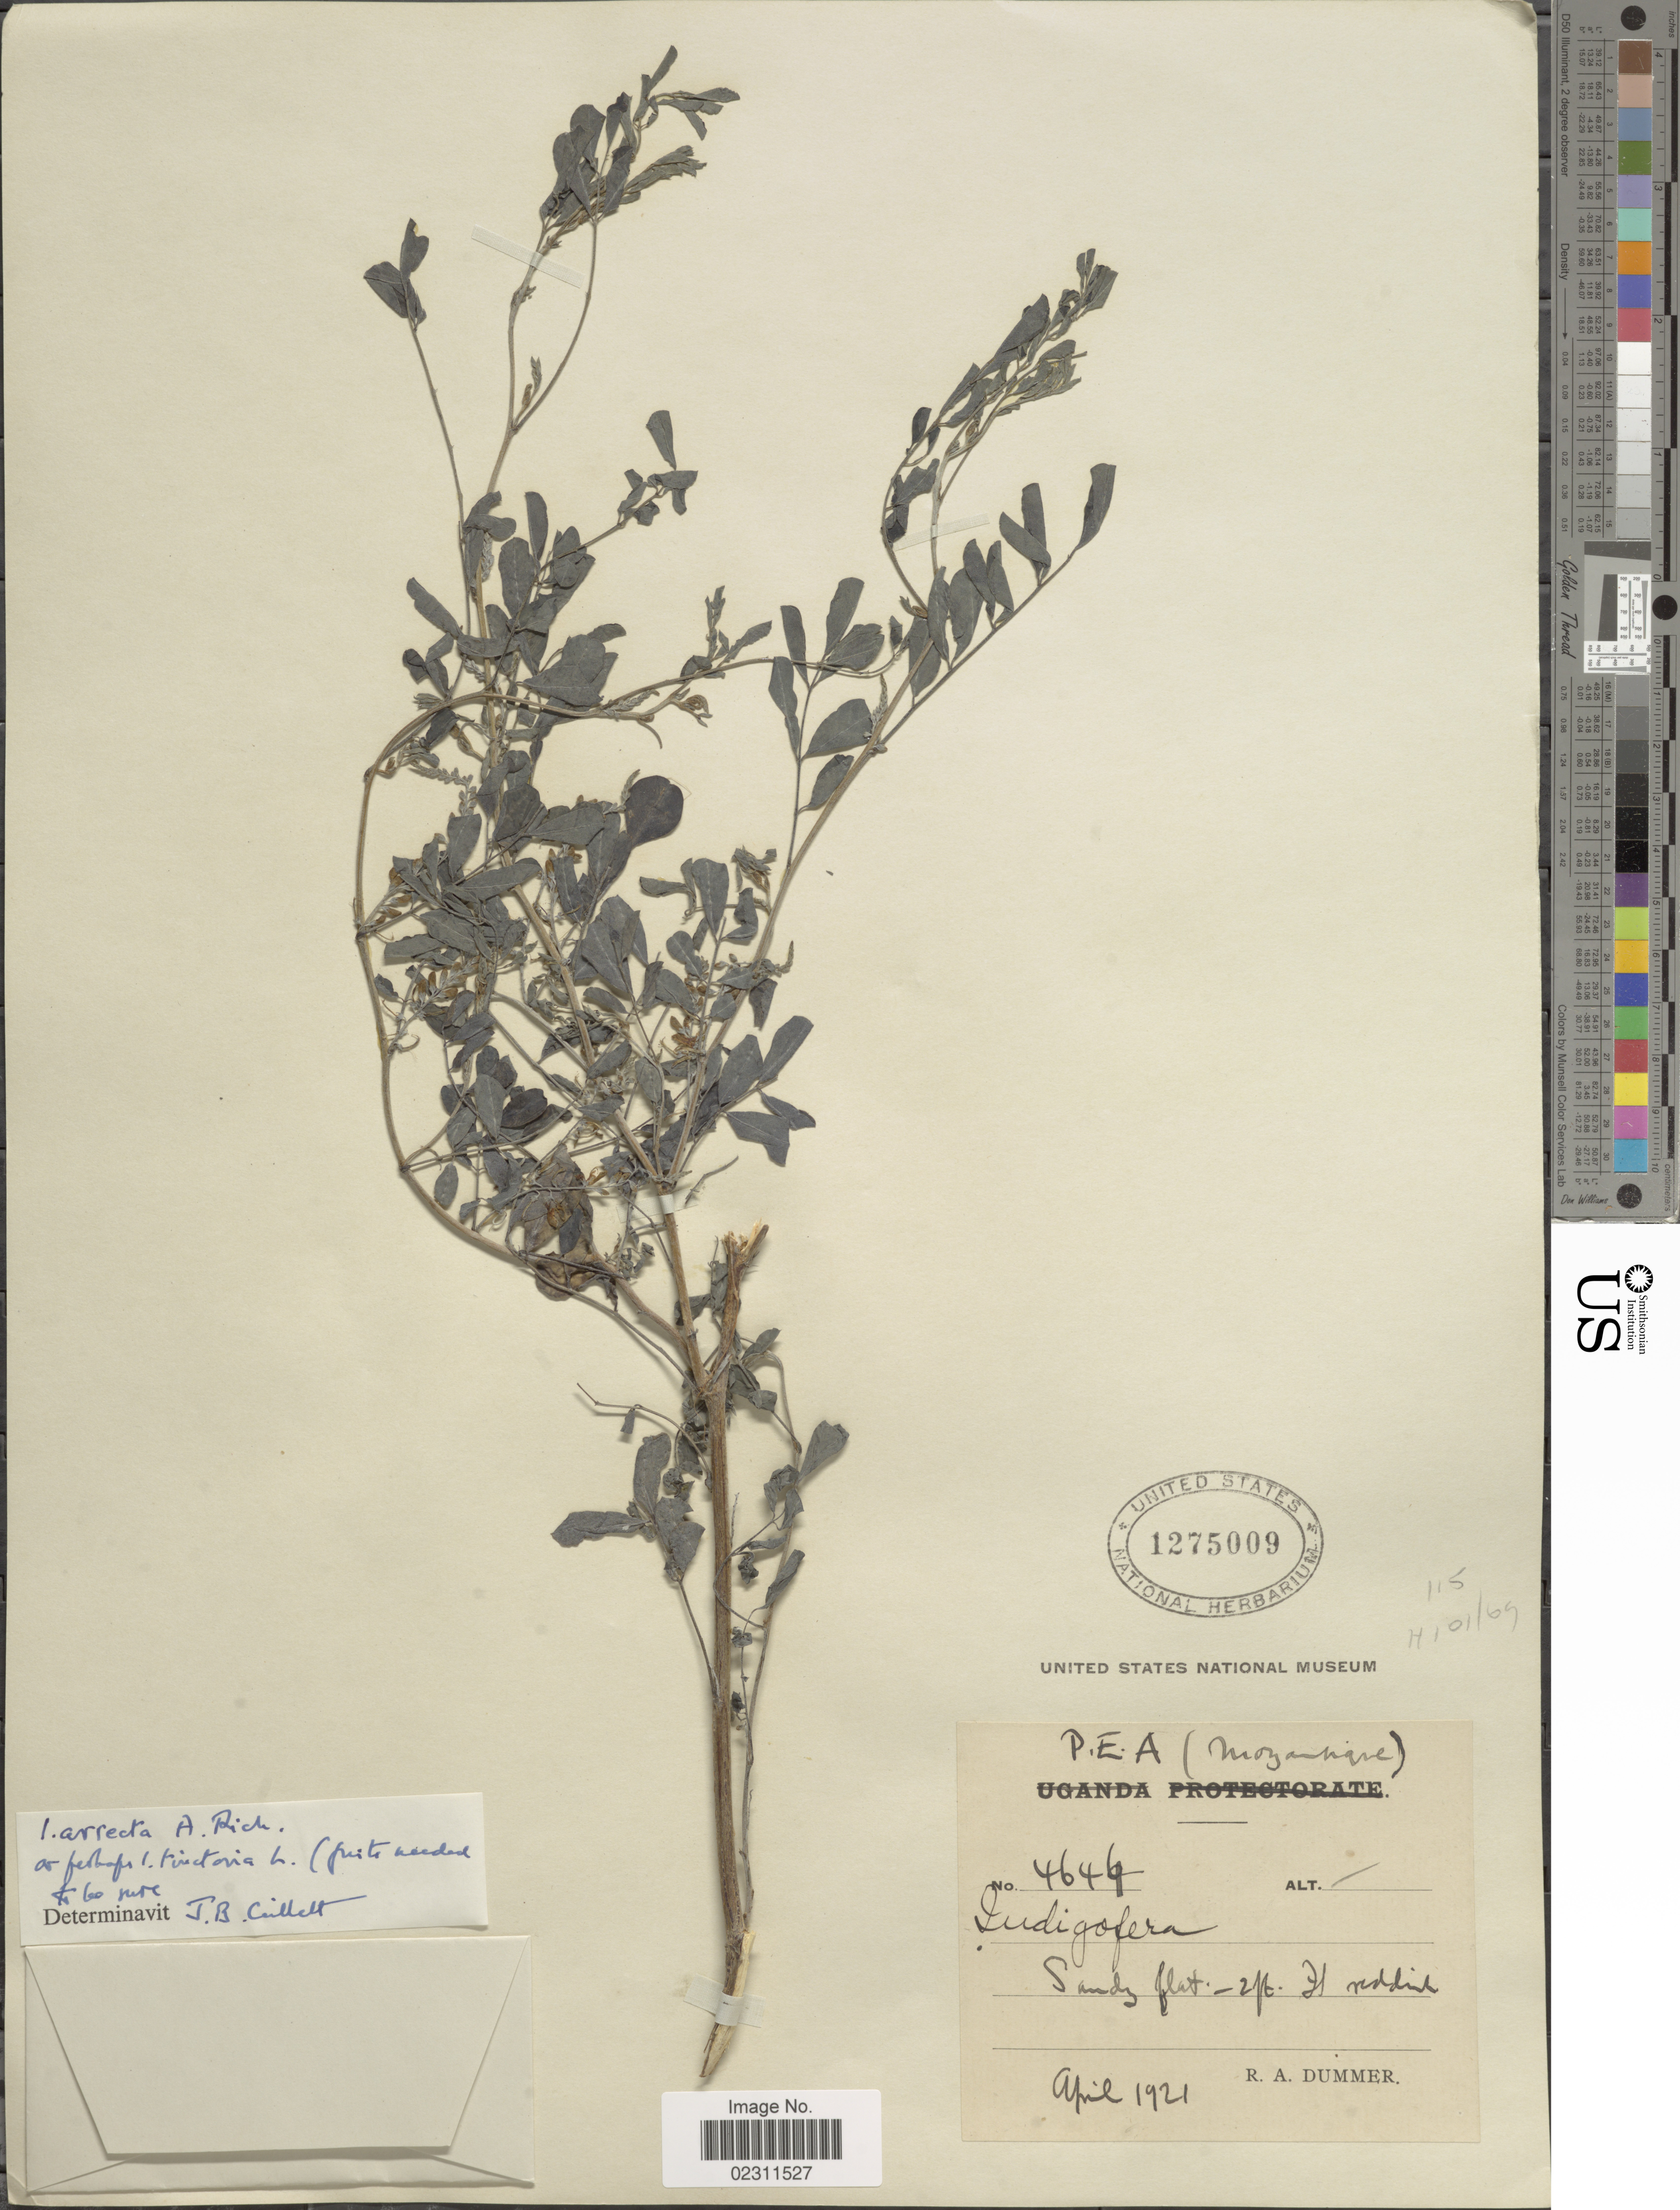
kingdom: Plantae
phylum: Tracheophyta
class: Magnoliopsida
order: Fabales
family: Fabaceae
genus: Indigofera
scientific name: Indigofera arrecta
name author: Hochst. ex A. Rich.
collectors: R. Dümmer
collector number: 4646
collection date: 1921-04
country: Mozambique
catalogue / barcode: US 1275009